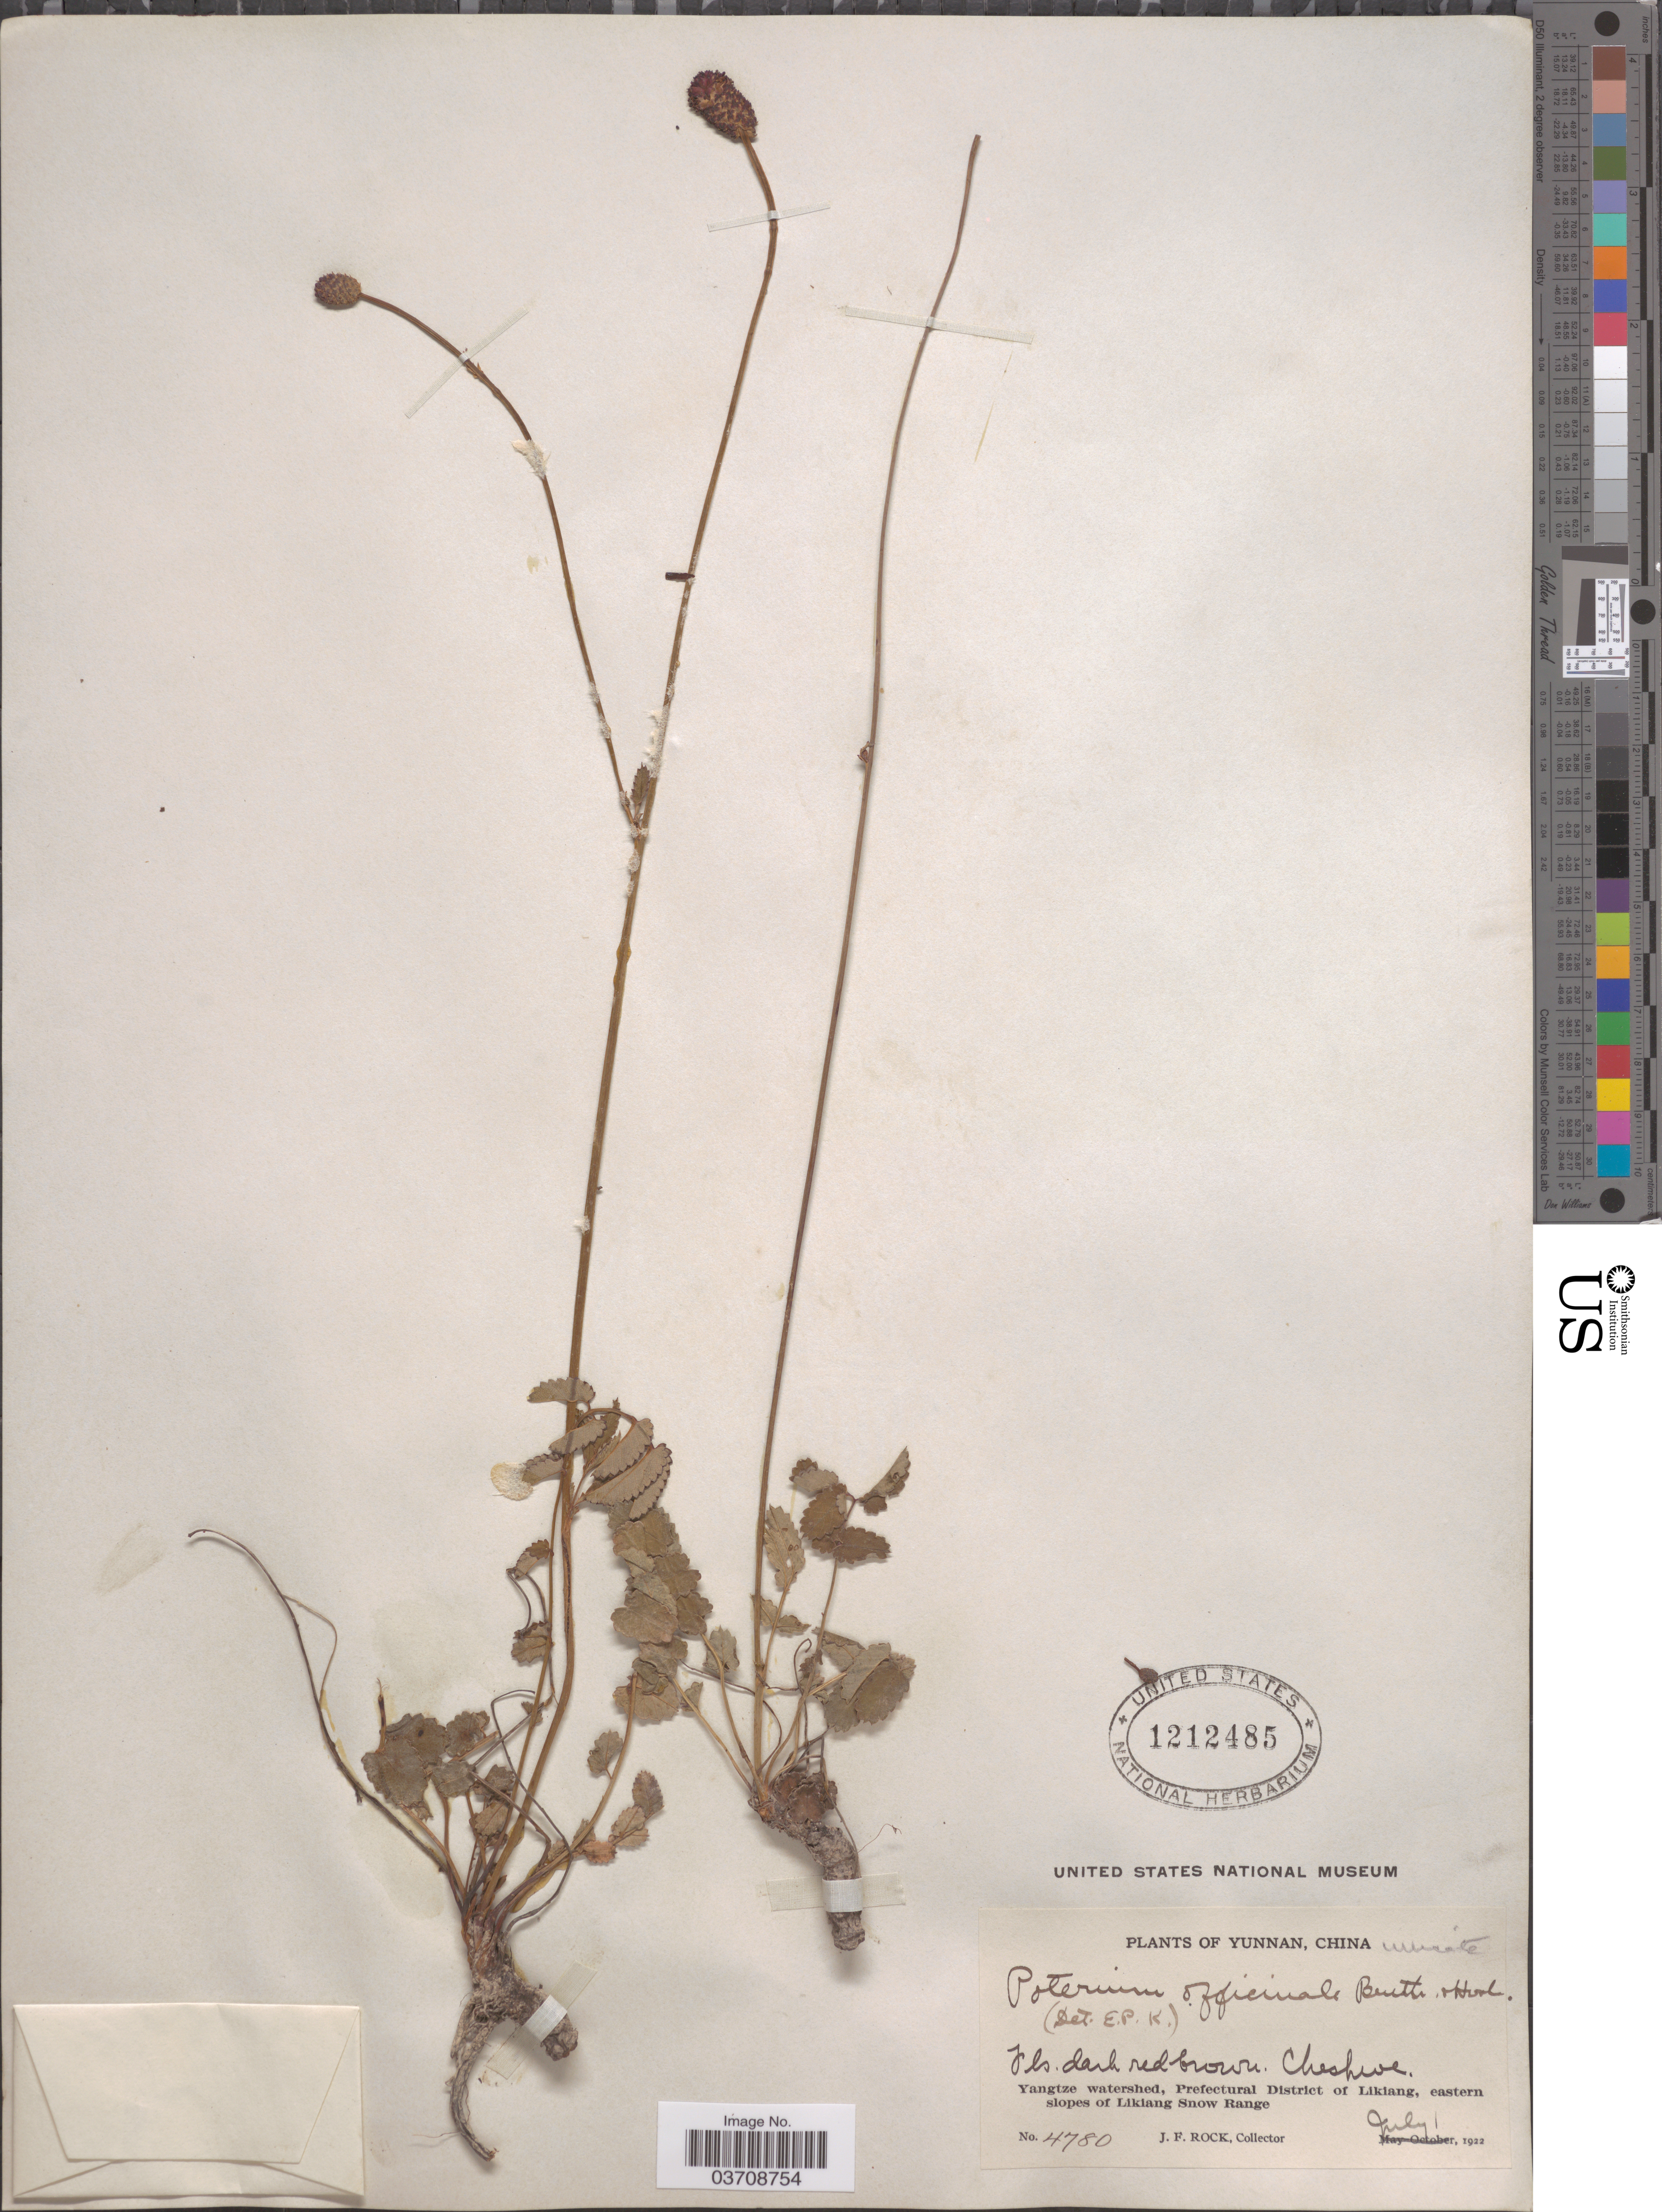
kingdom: Plantae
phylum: Tracheophyta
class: Magnoliopsida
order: Rosales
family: Rosaceae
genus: Sanguisorba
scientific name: Sanguisorba officinalis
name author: L.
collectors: J. Rock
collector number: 4780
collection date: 1922-07-01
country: China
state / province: Yunnan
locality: Cheshwe. Yangtze watershed, Prefectural District of Likiang, eastern slopes of Likiang Snow Range.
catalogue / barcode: US 1212485